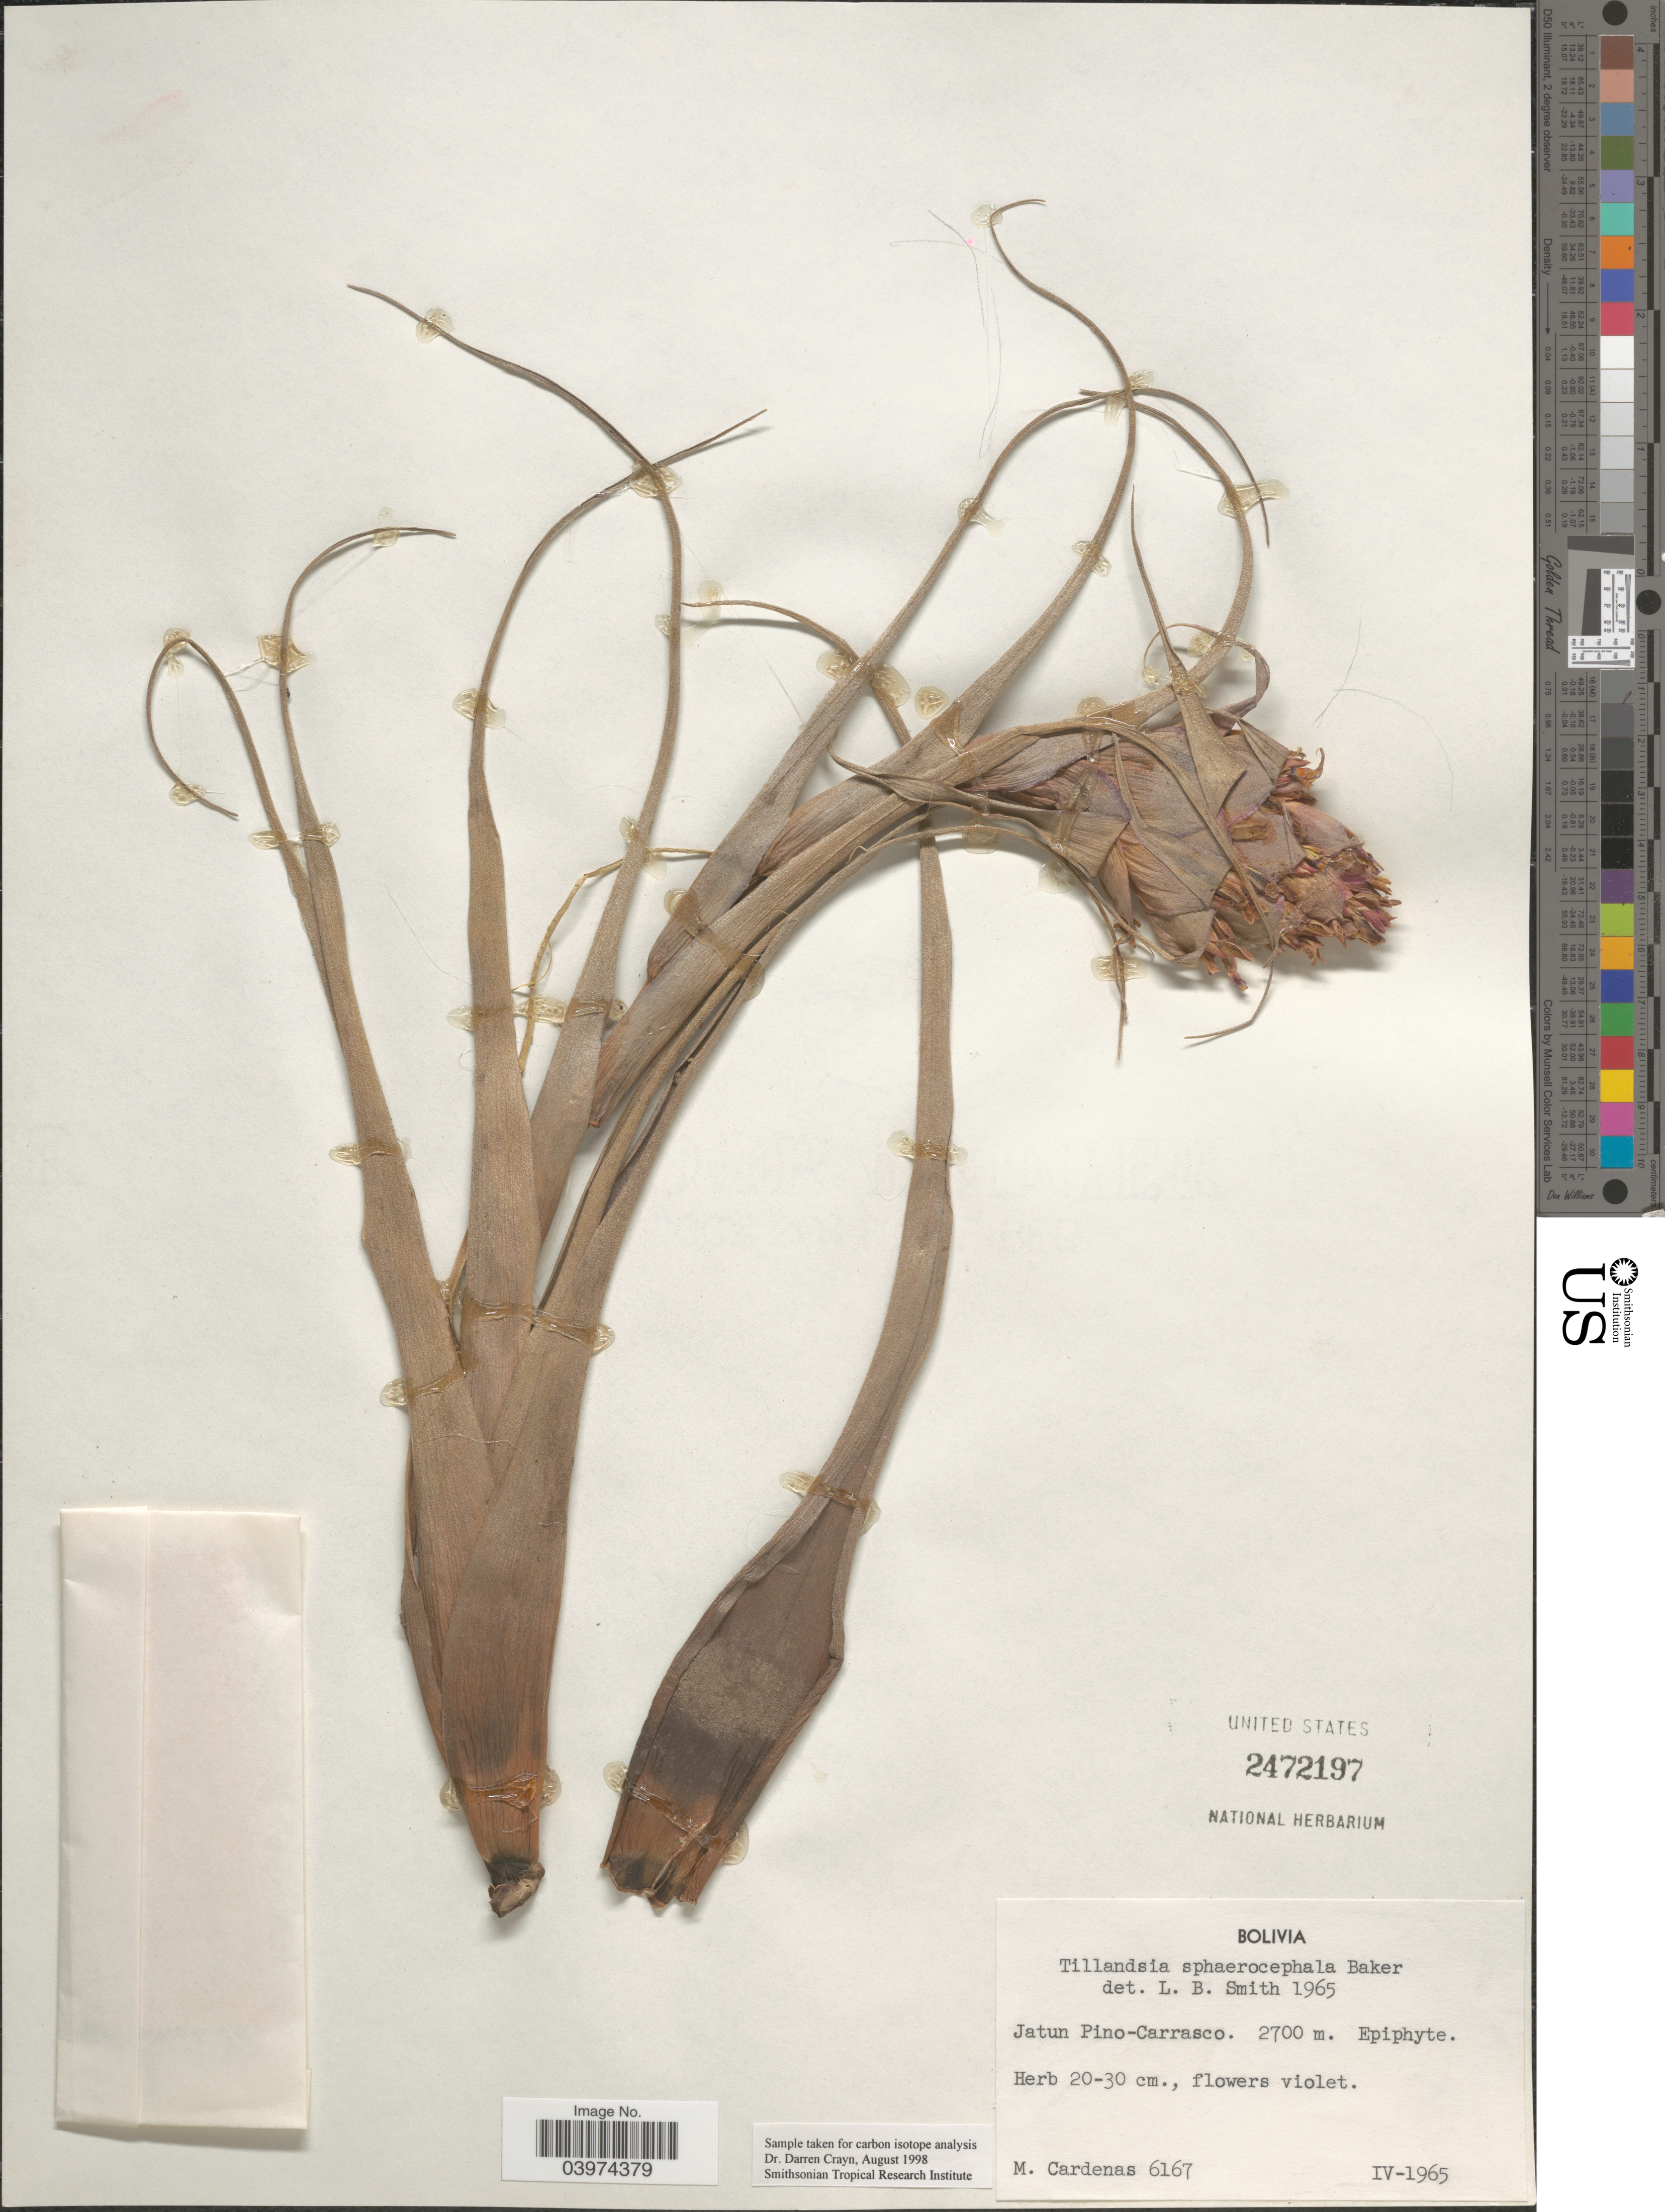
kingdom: Plantae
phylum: Tracheophyta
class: Liliopsida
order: Poales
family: Bromeliaceae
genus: Tillandsia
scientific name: Tillandsia sphaerocephala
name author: Baker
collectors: M. Cárdenas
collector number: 6167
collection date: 1965-04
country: Bolivia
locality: Jatun Pino-Carrasco.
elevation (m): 2700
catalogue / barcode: US 2472197